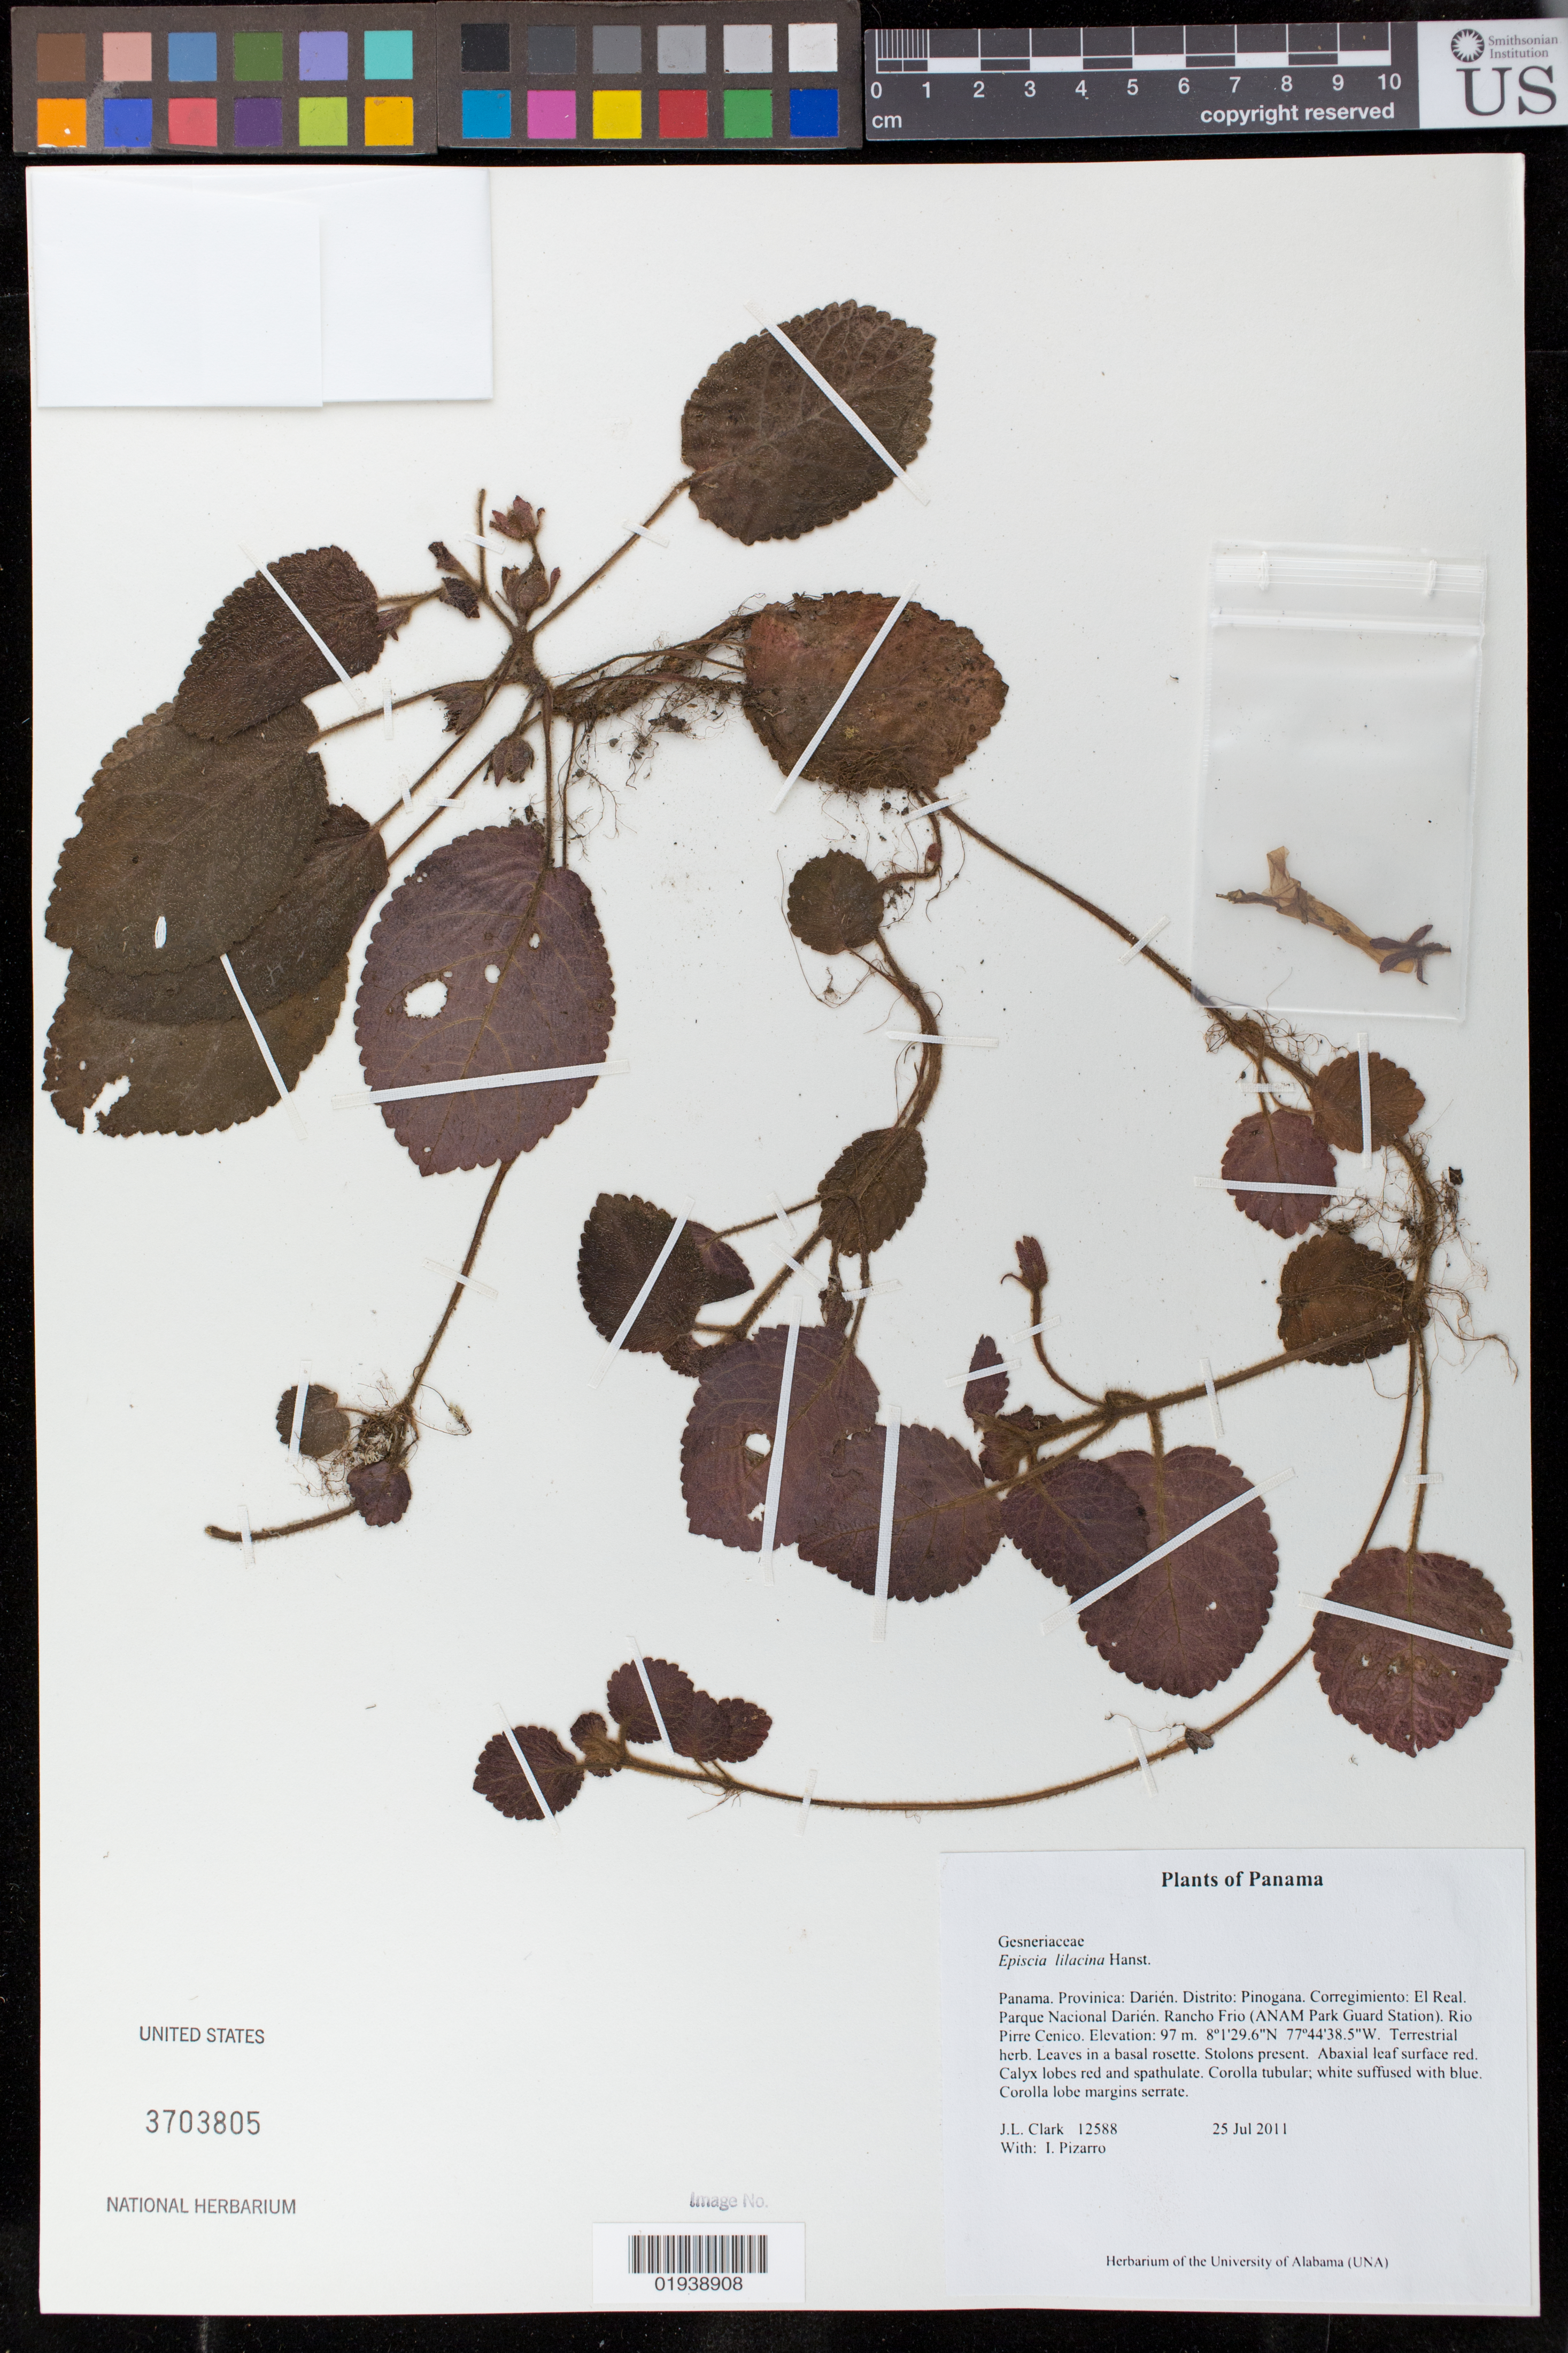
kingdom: Plantae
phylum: Tracheophyta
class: Magnoliopsida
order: Lamiales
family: Gesneriaceae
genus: Episcia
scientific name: Episcia lilacina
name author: Hanst.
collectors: J. L. Clark & I. Pizarro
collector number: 12588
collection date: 2011-07-25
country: Panama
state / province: Darién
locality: Distrito Pinogana. El Real. Parque Nacional Darién. Rancho Frio (ANAM Park Guard Station), Rio Pirre Cenico.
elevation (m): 97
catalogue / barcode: US 3703805